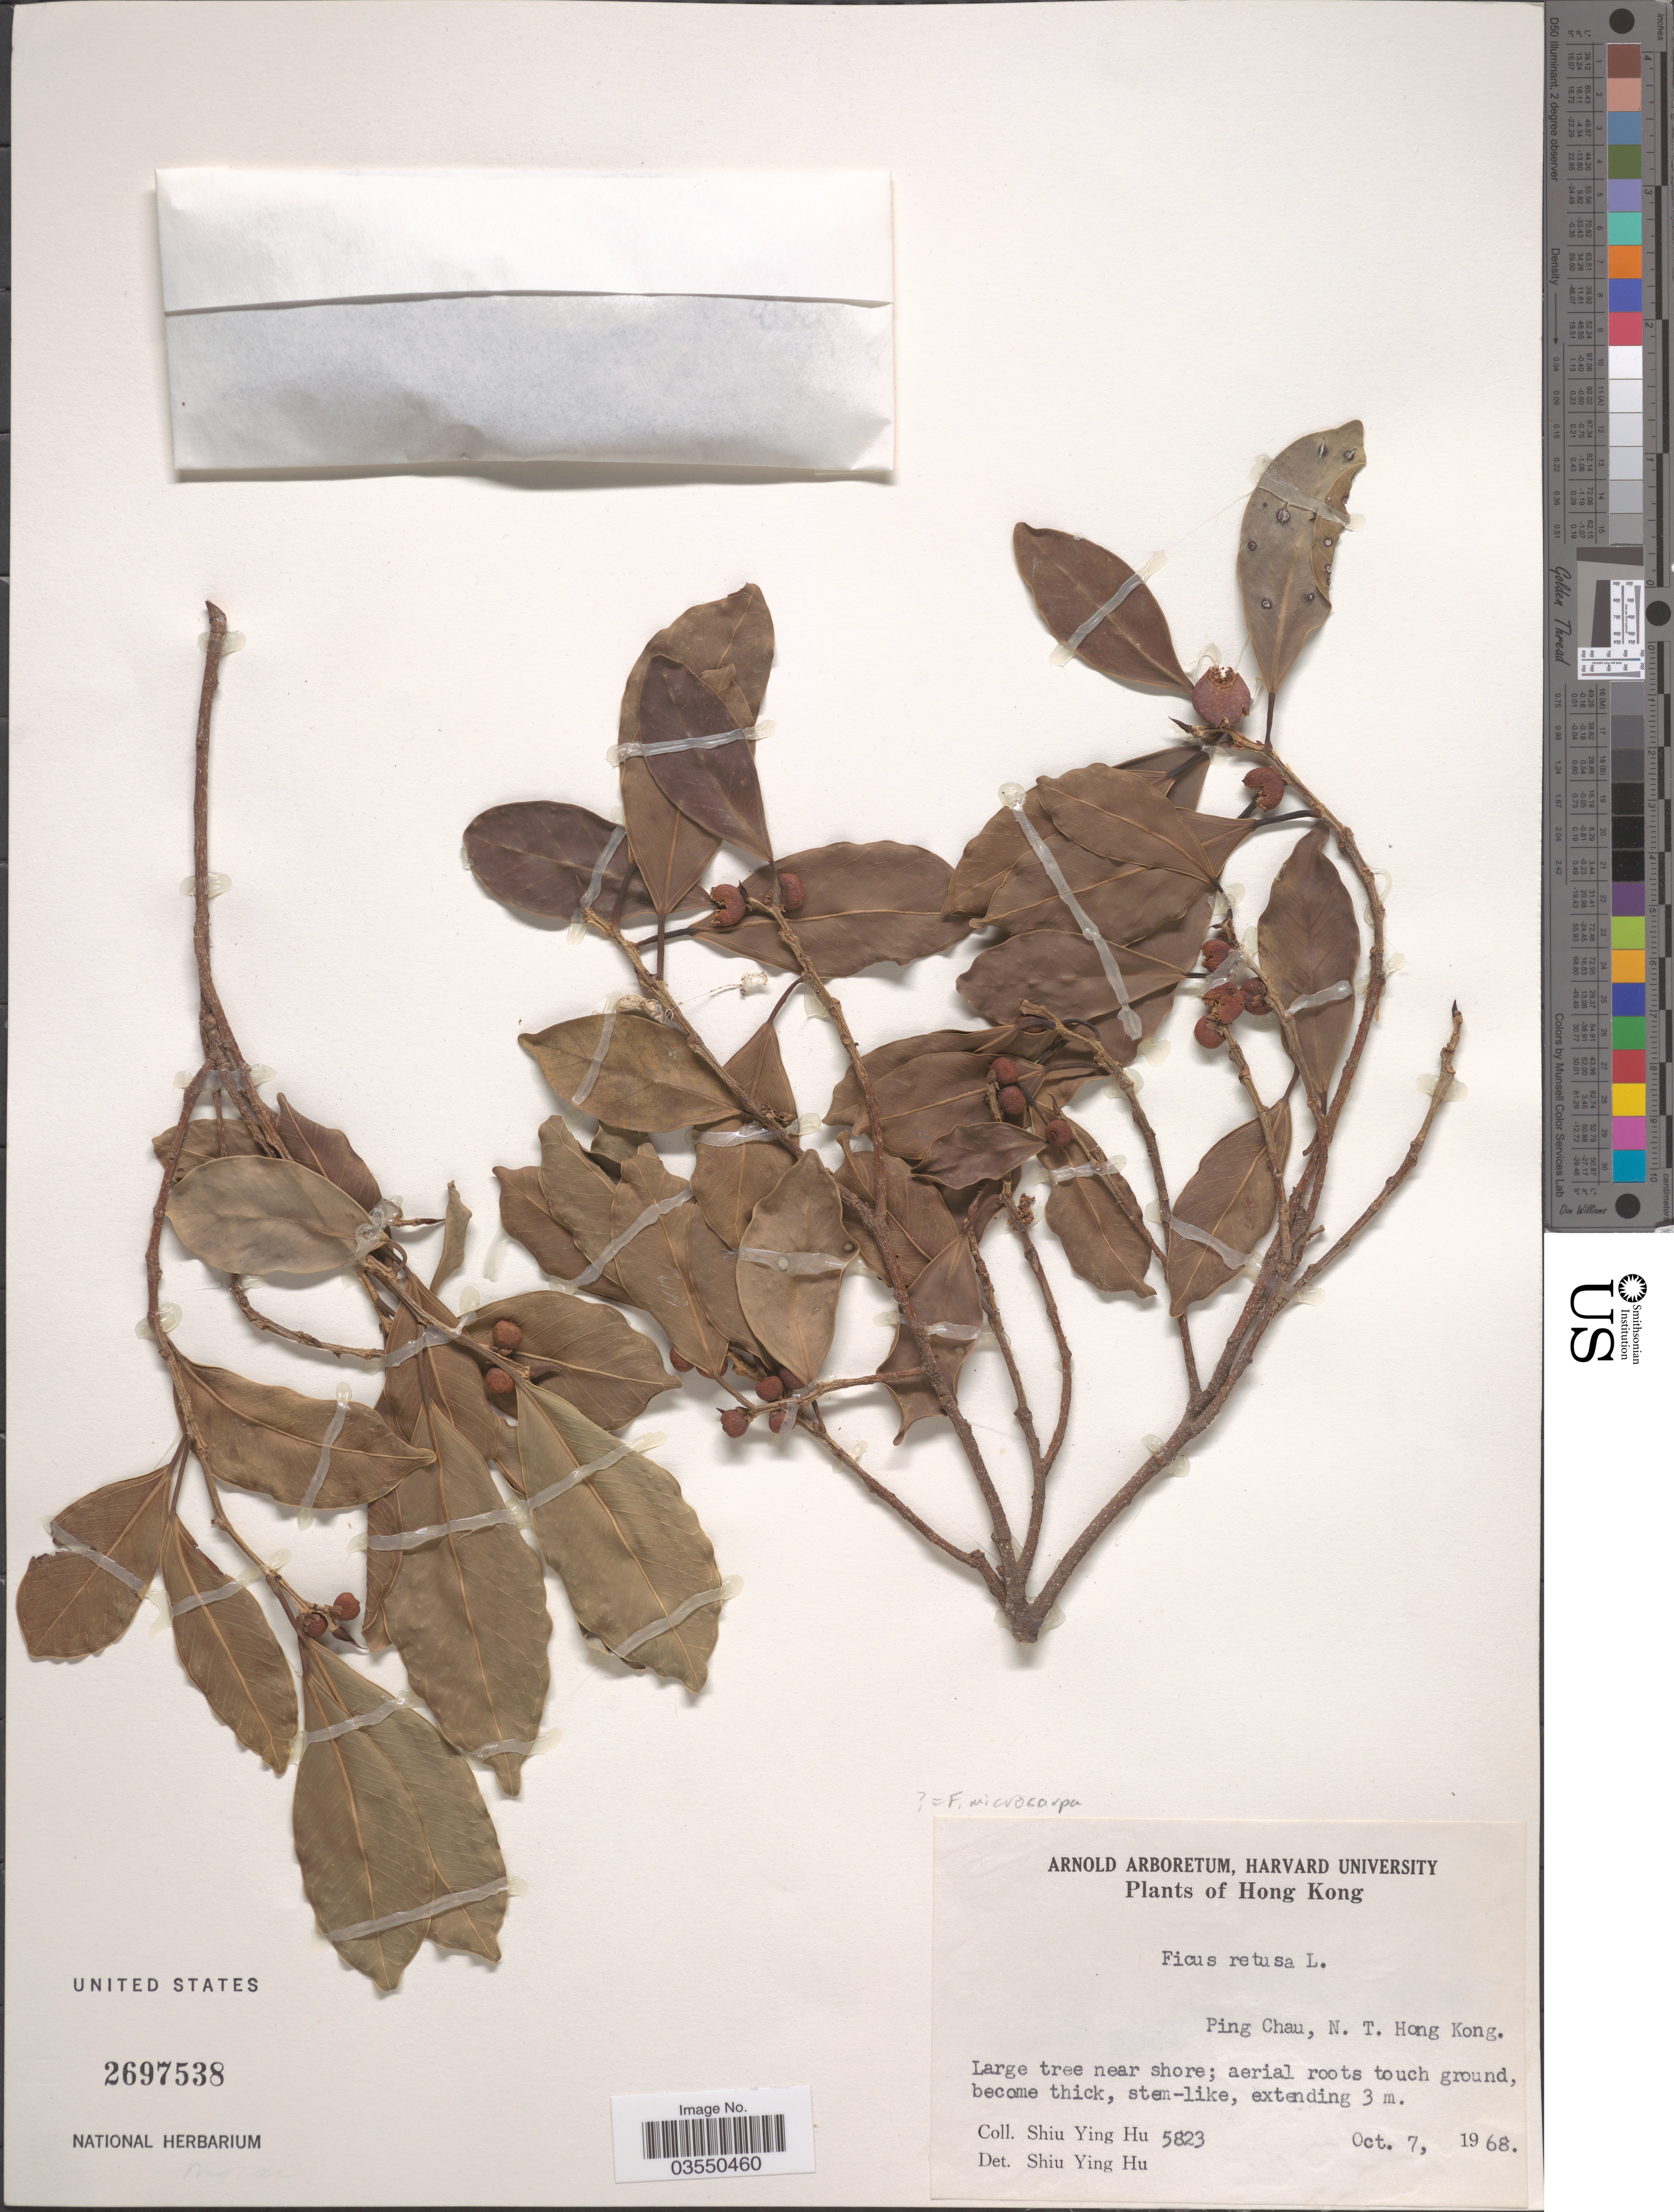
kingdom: Plantae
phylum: Tracheophyta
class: Magnoliopsida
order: Rosales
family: Moraceae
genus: Ficus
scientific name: Ficus microcarpa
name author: L. f.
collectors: S. Y. Hu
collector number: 5823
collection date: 1968-10-07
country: China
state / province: Hong Kong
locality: Ping Chau, N. T.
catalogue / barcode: US 2697538